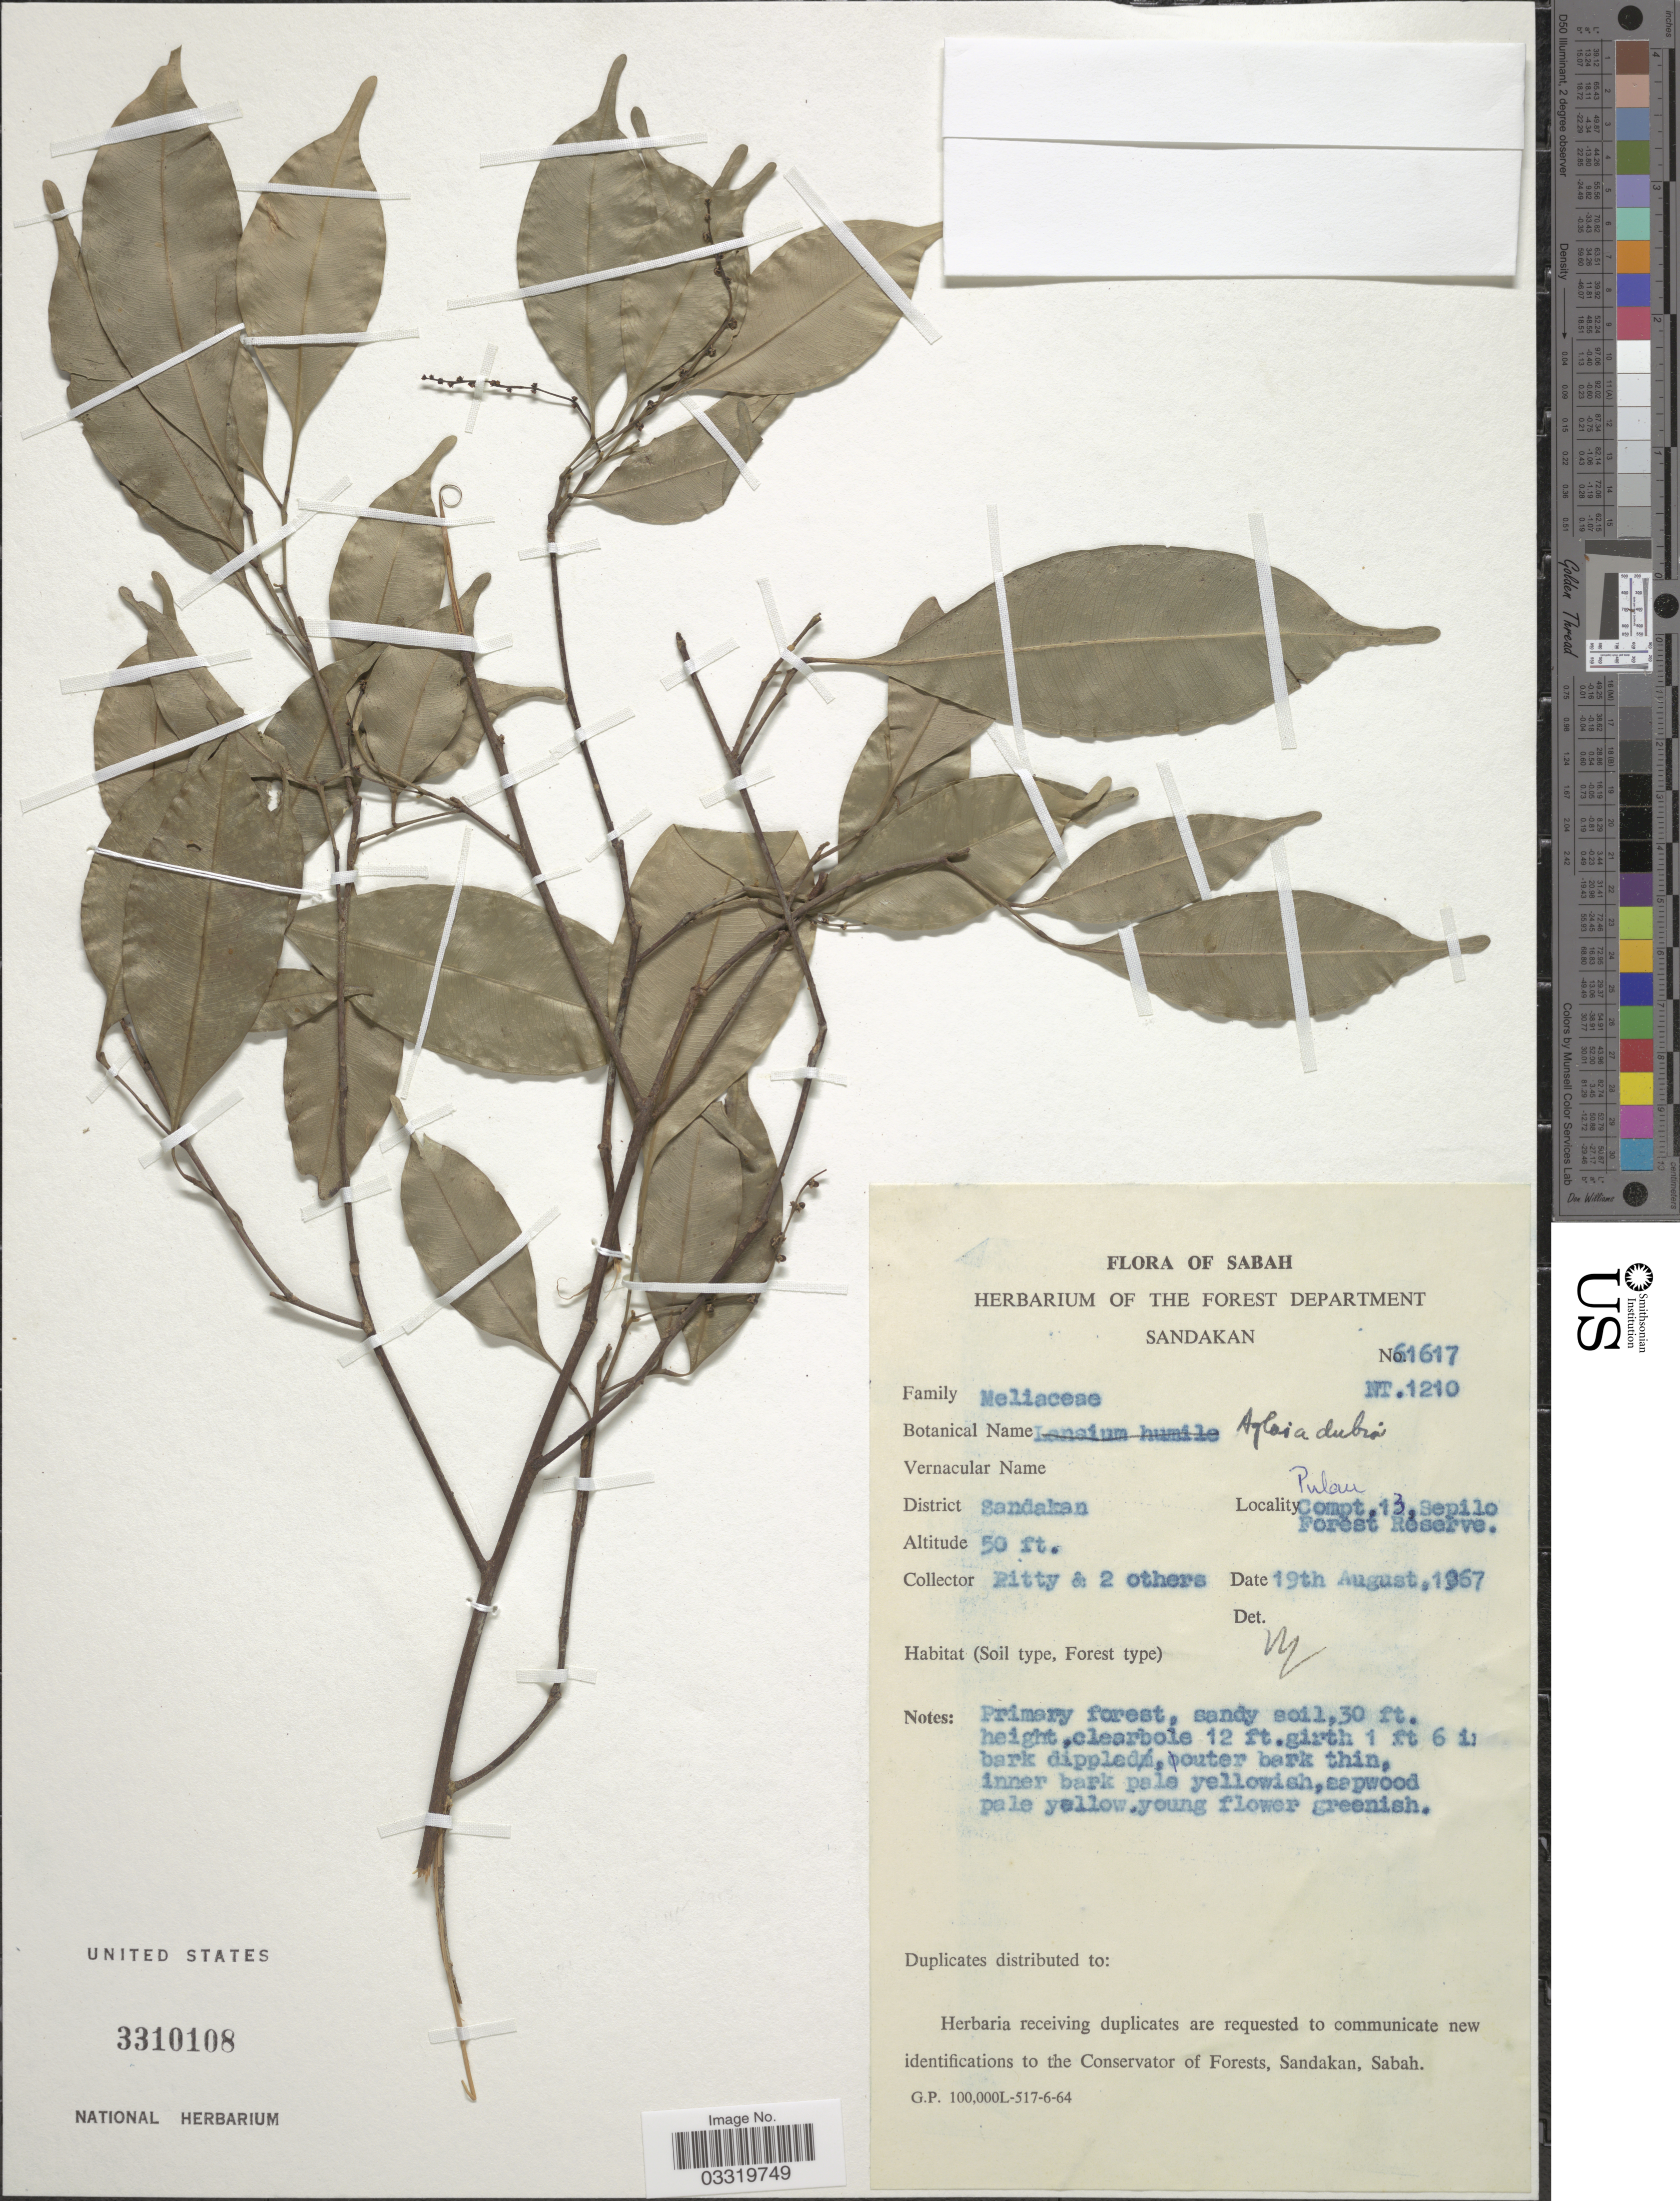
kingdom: Plantae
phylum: Tracheophyta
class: Magnoliopsida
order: Sapindales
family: Meliaceae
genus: Reinwardtiodendron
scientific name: Reinwardtiodendron humile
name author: (Hassk.) Mabb.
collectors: -- Pitty & et al.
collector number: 61617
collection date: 1967-08-19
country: Malaysia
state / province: Sabah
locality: District Sandakan, Pulau, Compt. 13, Sepilo Forest Reserve.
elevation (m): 15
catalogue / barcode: US 3310108